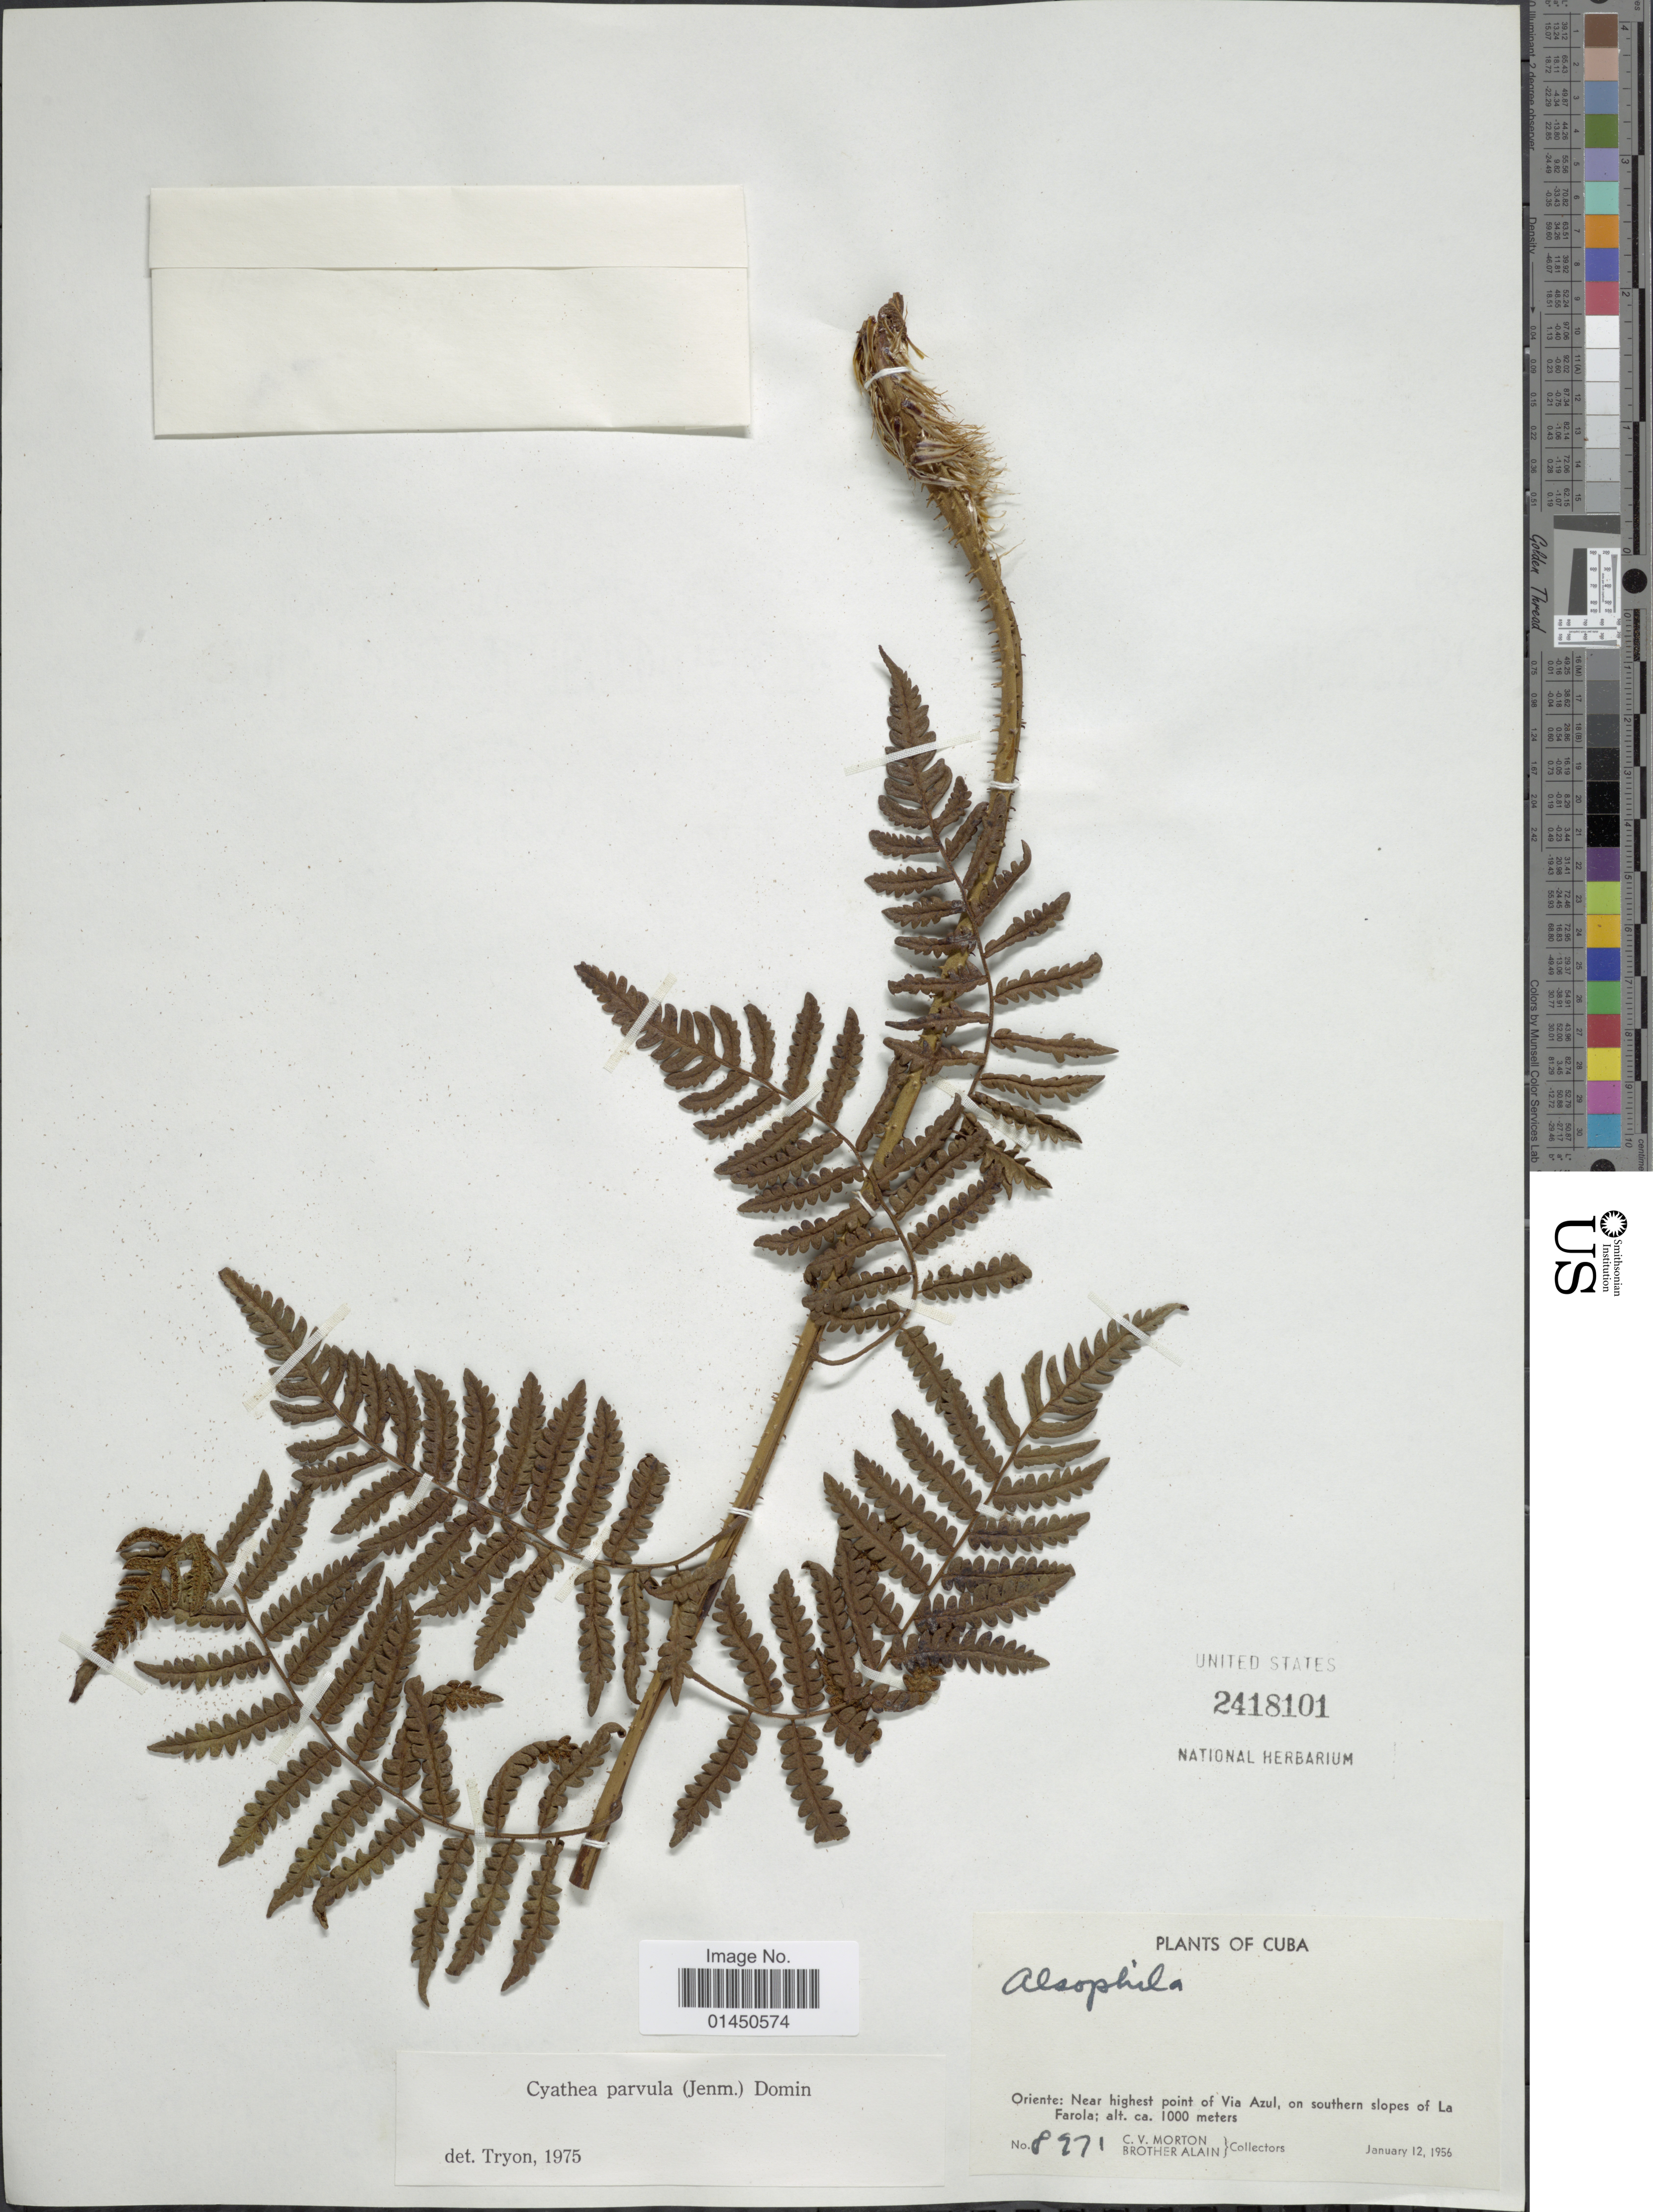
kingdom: Plantae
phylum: Tracheophyta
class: Polypodiopsida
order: Cyatheales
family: Cyatheaceae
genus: Cyathea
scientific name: Cyathea parvula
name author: (Jenman) Domin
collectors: C. V. Morton & A. H. Liogier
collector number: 8971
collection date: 1956-01-12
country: Cuba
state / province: Oriente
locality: Near highest point of Via Azul, on southern slopes of La Farola.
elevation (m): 1000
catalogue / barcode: US 2418101